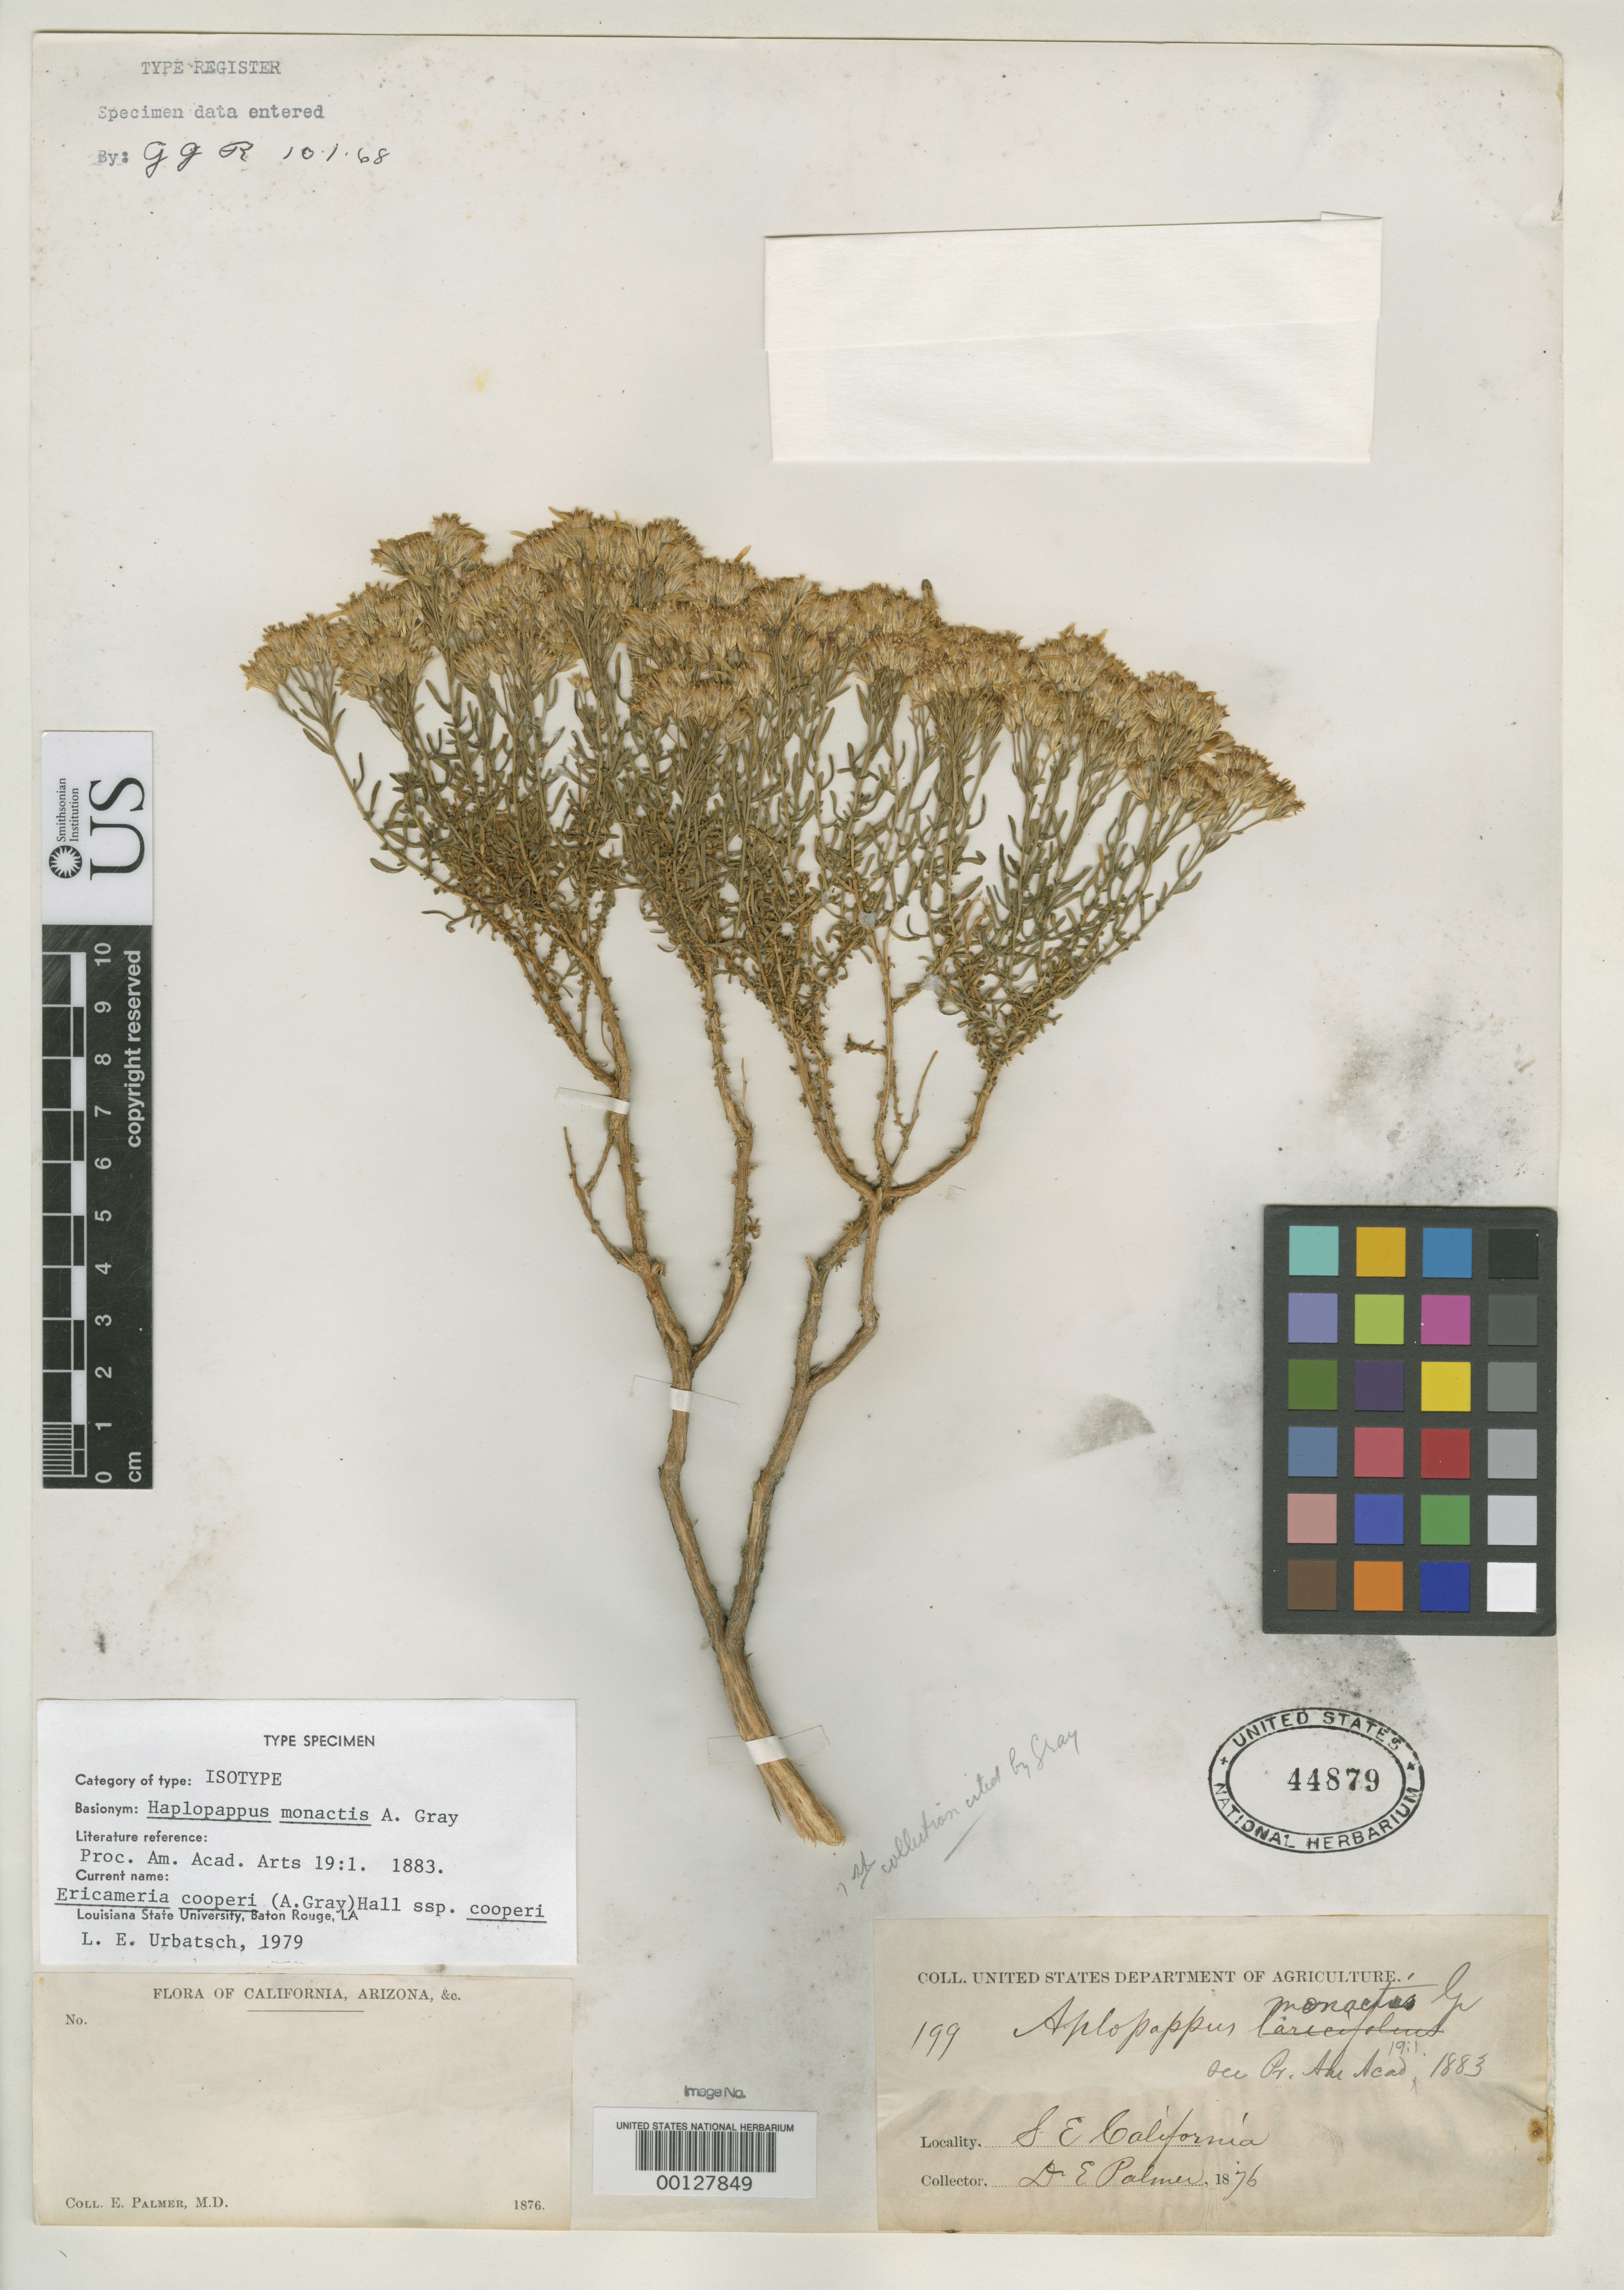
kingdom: Plantae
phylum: Tracheophyta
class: Magnoliopsida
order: Asterales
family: Asteraceae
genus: Haplopappus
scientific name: Haplopappus monactis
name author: A. Gray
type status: Isotype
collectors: E. Palmer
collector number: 199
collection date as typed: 1876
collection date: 1876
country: United States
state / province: California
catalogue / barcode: US 44879